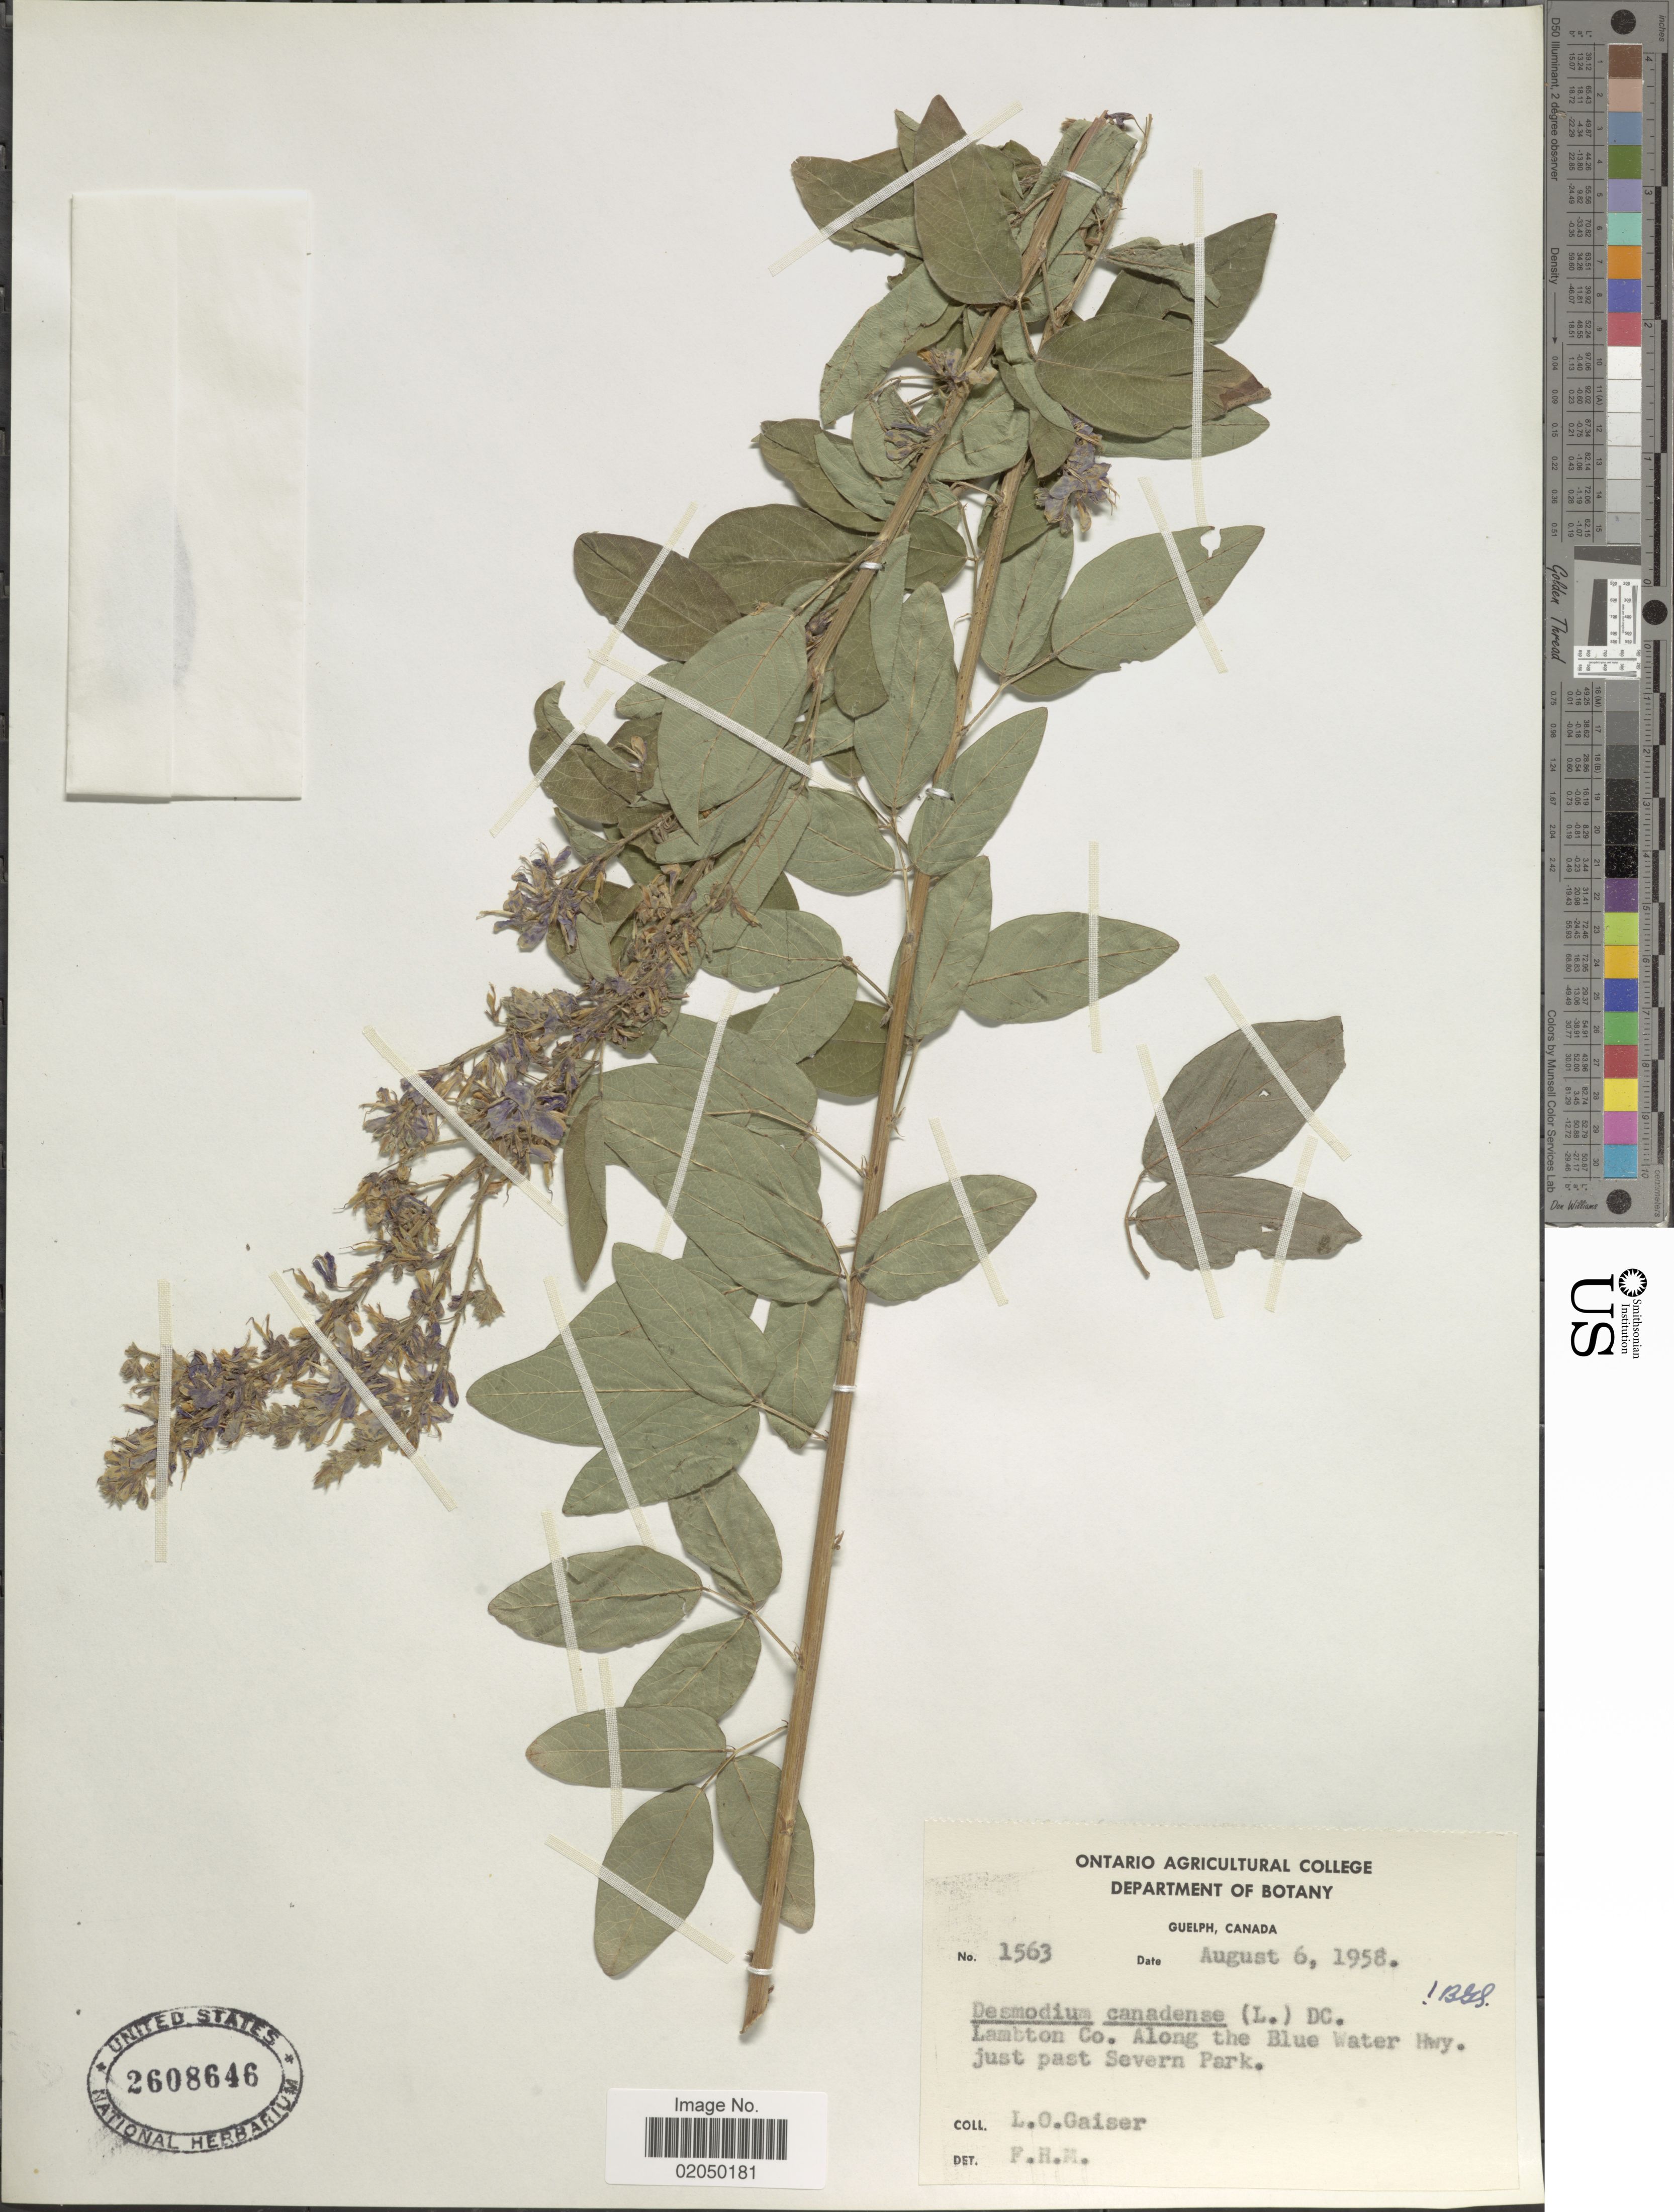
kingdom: Plantae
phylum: Tracheophyta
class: Magnoliopsida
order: Fabales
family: Fabaceae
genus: Desmodium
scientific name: Desmodium canadense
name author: (L.) DC.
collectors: L. Gaiser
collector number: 1563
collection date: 1958-08-06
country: Canada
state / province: Ontario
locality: Guelph, Lambton Co. Along the Blue Water Hwy. just past Severn Park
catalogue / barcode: US 2608646